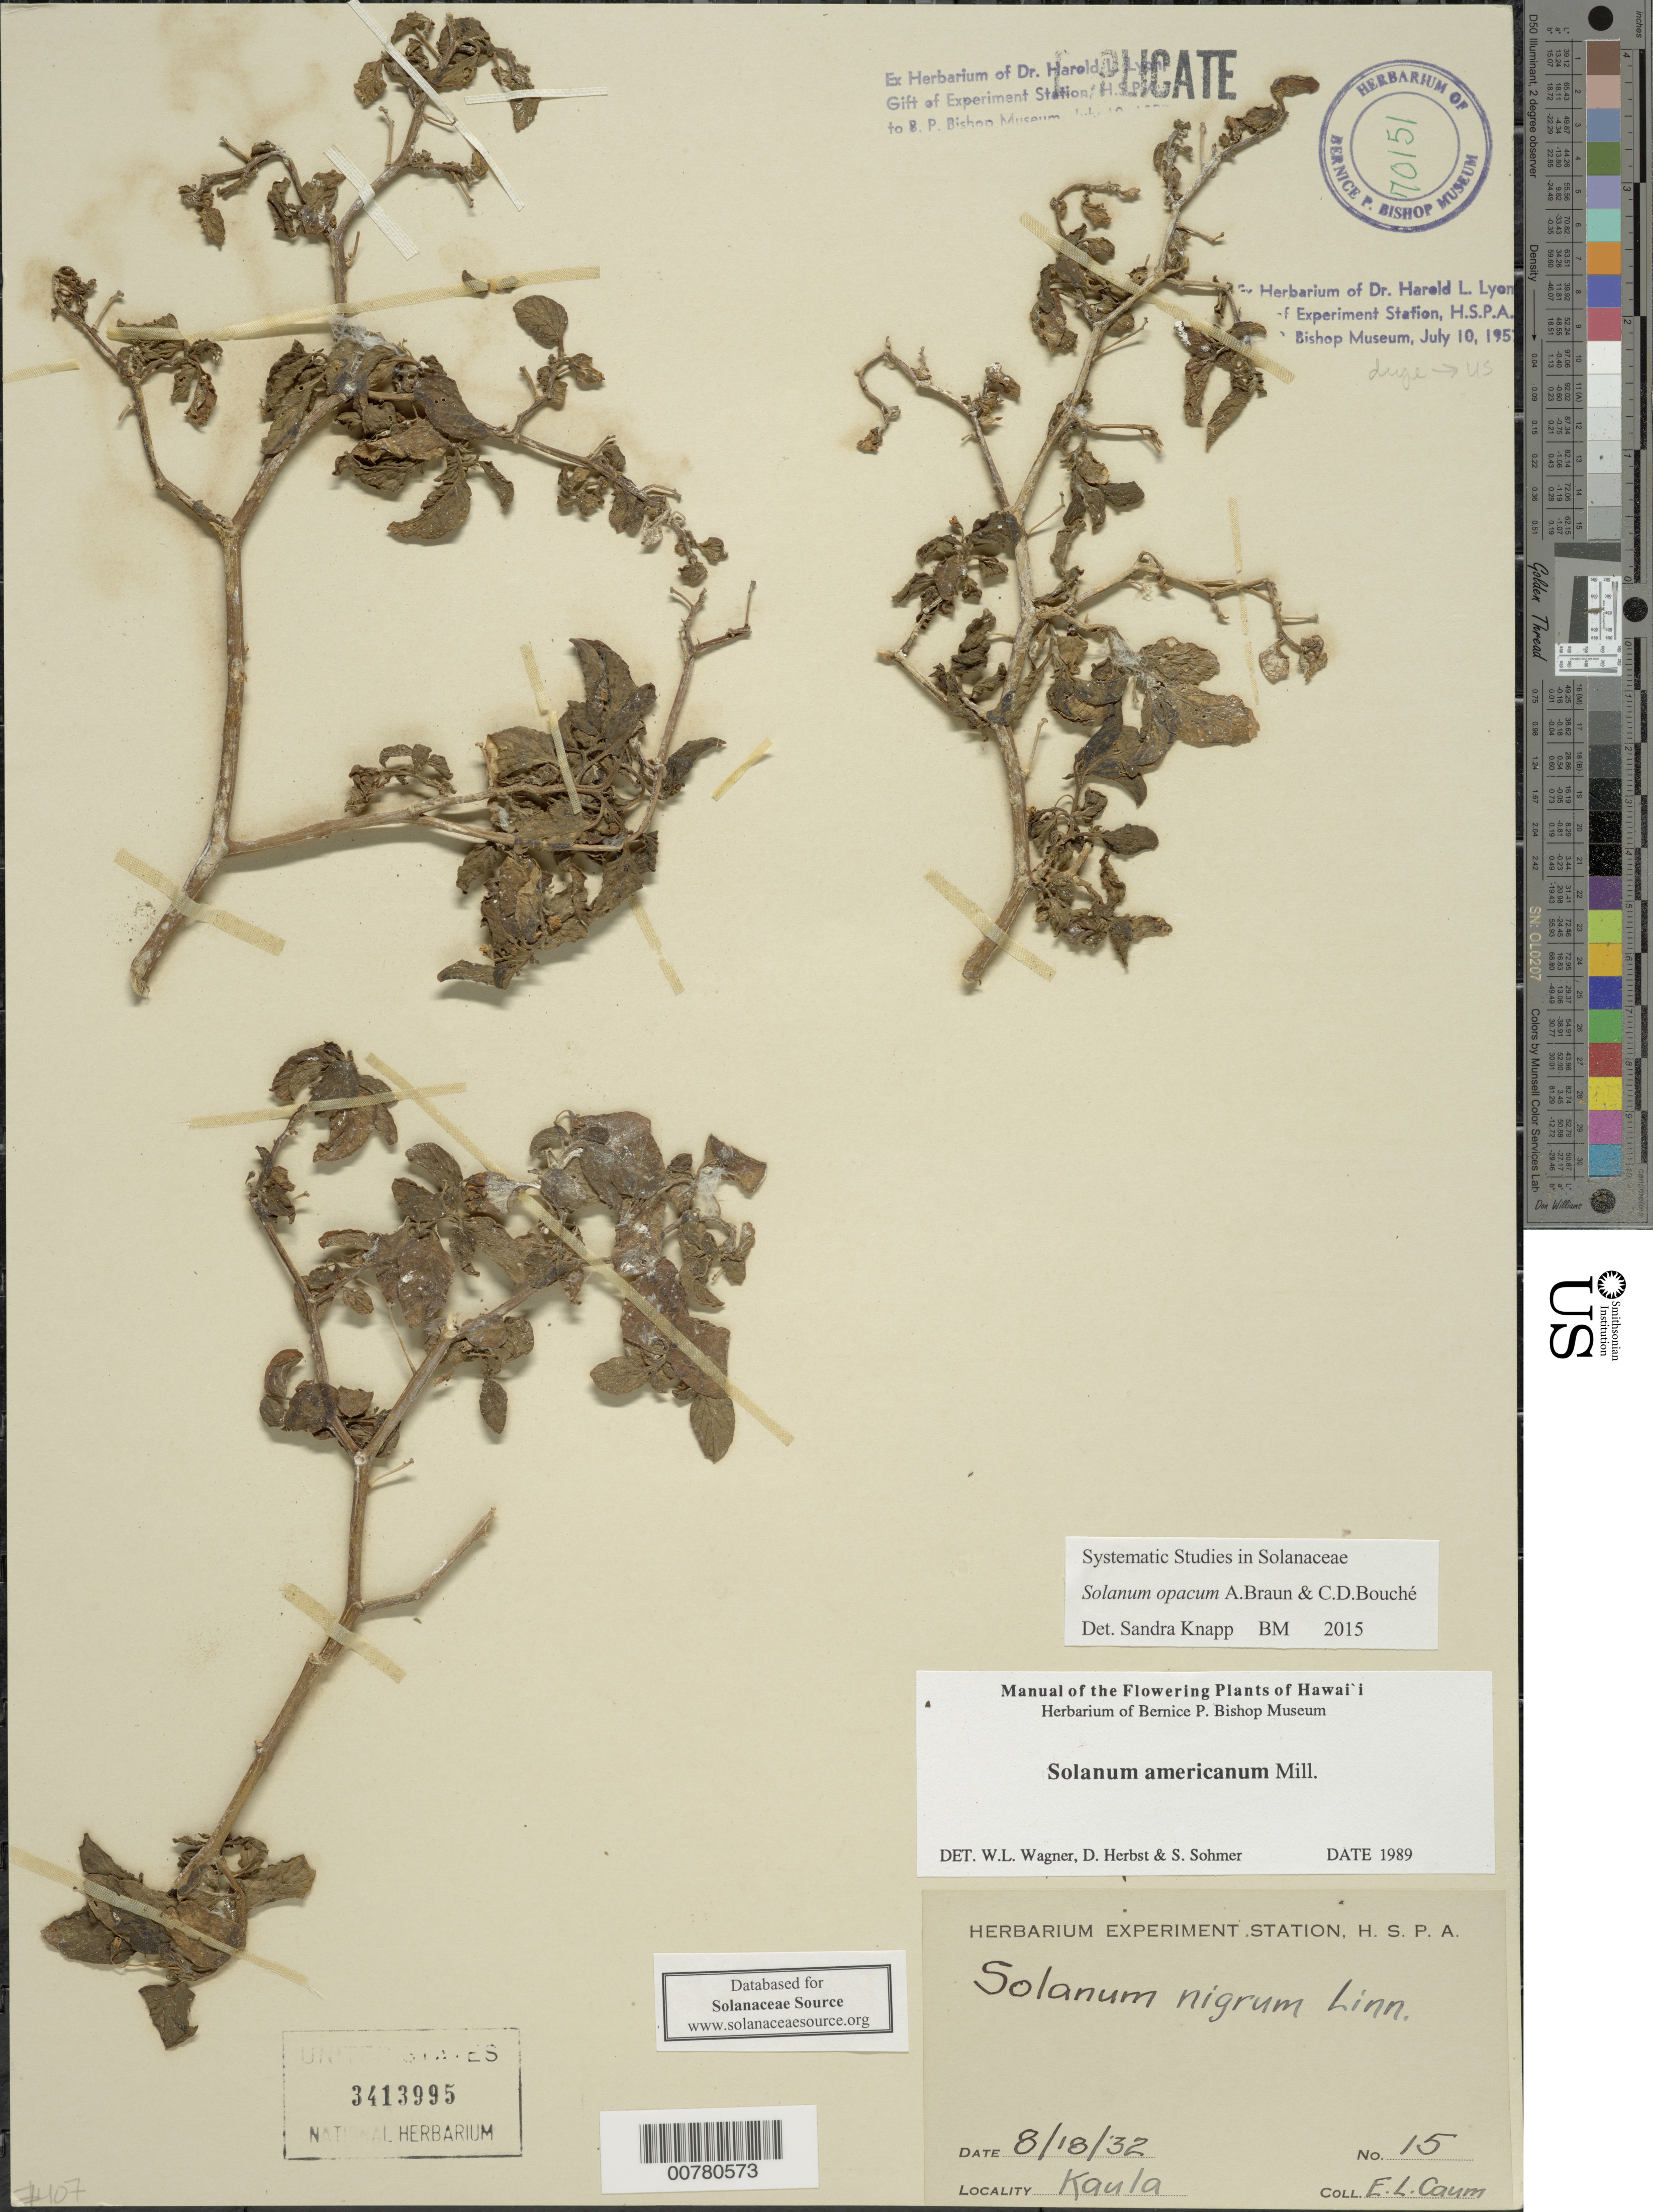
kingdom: Plantae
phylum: Tracheophyta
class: Magnoliopsida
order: Solanales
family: Solanaceae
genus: Solanum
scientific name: Solanum opacum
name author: A. Braun & C.D. Bouché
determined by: Knapp, S. D.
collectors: E. L. Caum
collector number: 15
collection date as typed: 18 Aug 1932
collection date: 1932-08-18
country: United States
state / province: Hawaii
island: Ka'ula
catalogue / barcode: US 3413995